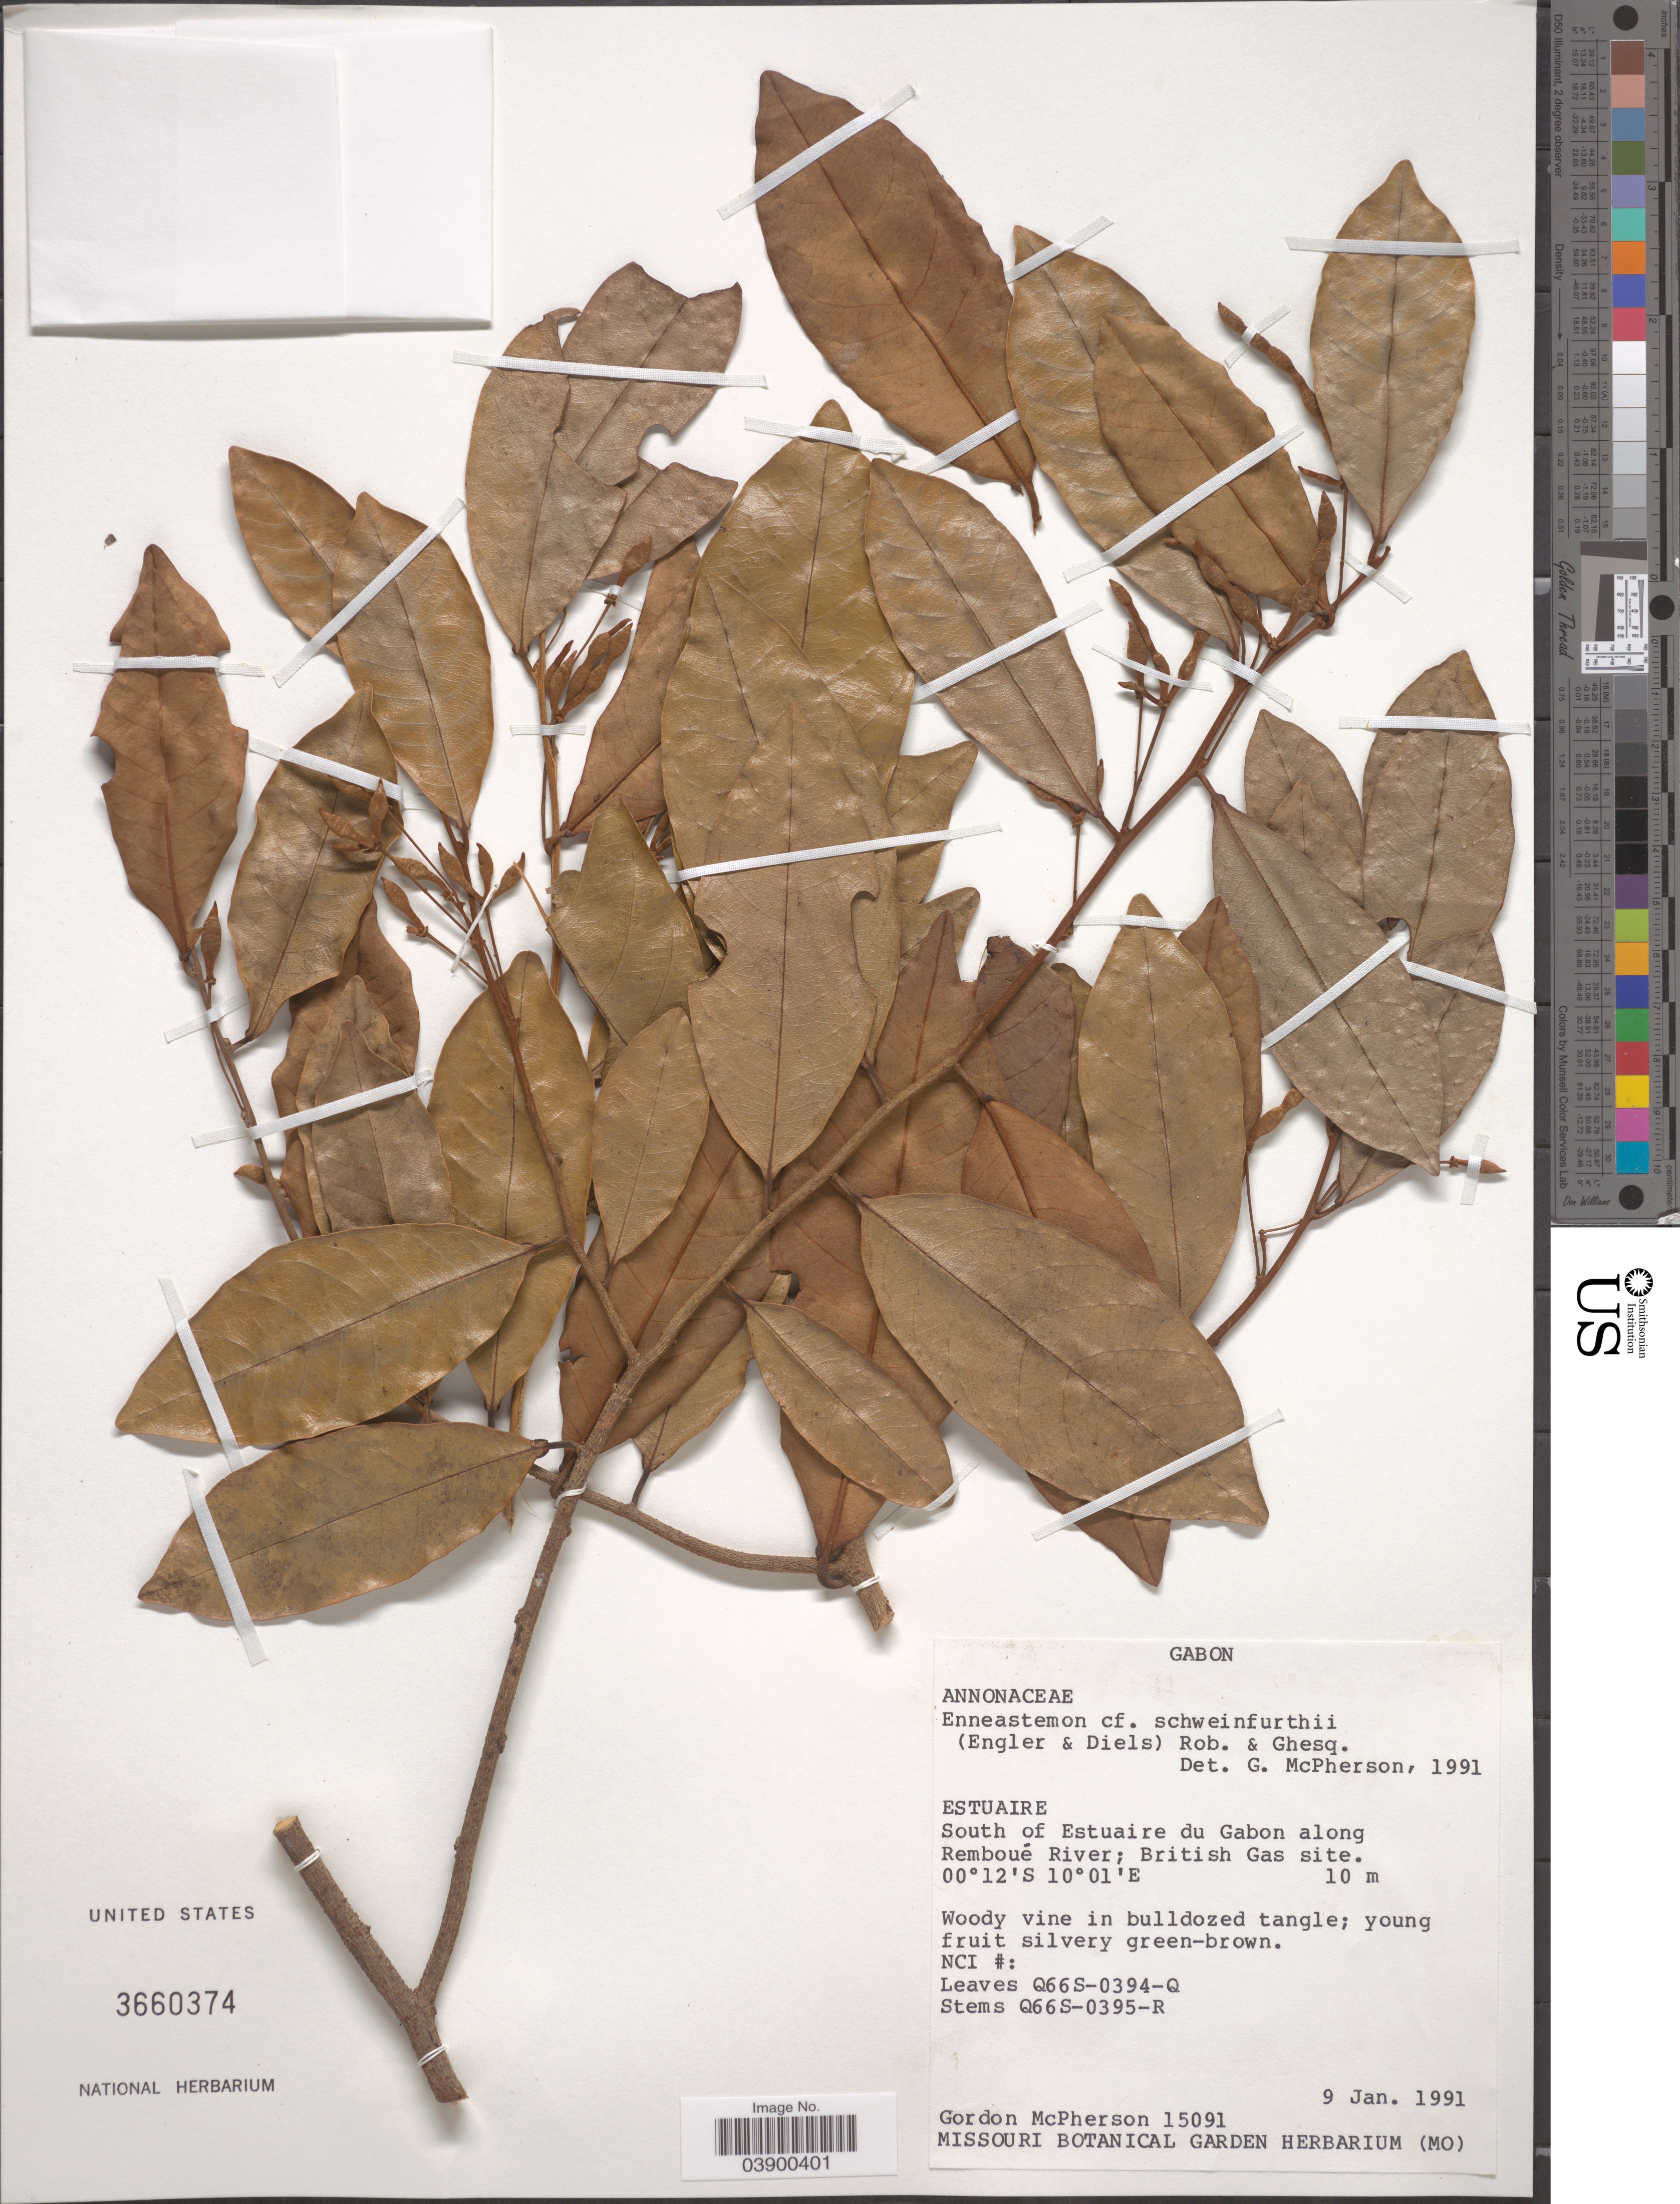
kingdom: Plantae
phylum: Tracheophyta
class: Magnoliopsida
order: Magnoliales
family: Annonaceae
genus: Monanthotaxis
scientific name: Monanthotaxis schweinfurthii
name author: Engl. & Diels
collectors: G. D. McPherson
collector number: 15091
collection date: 1991-01-09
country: Gabon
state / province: Estuaire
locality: South of Estuaire du Gabon along Remboué River; Birtish Gas site.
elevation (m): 10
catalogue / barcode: US 3660374